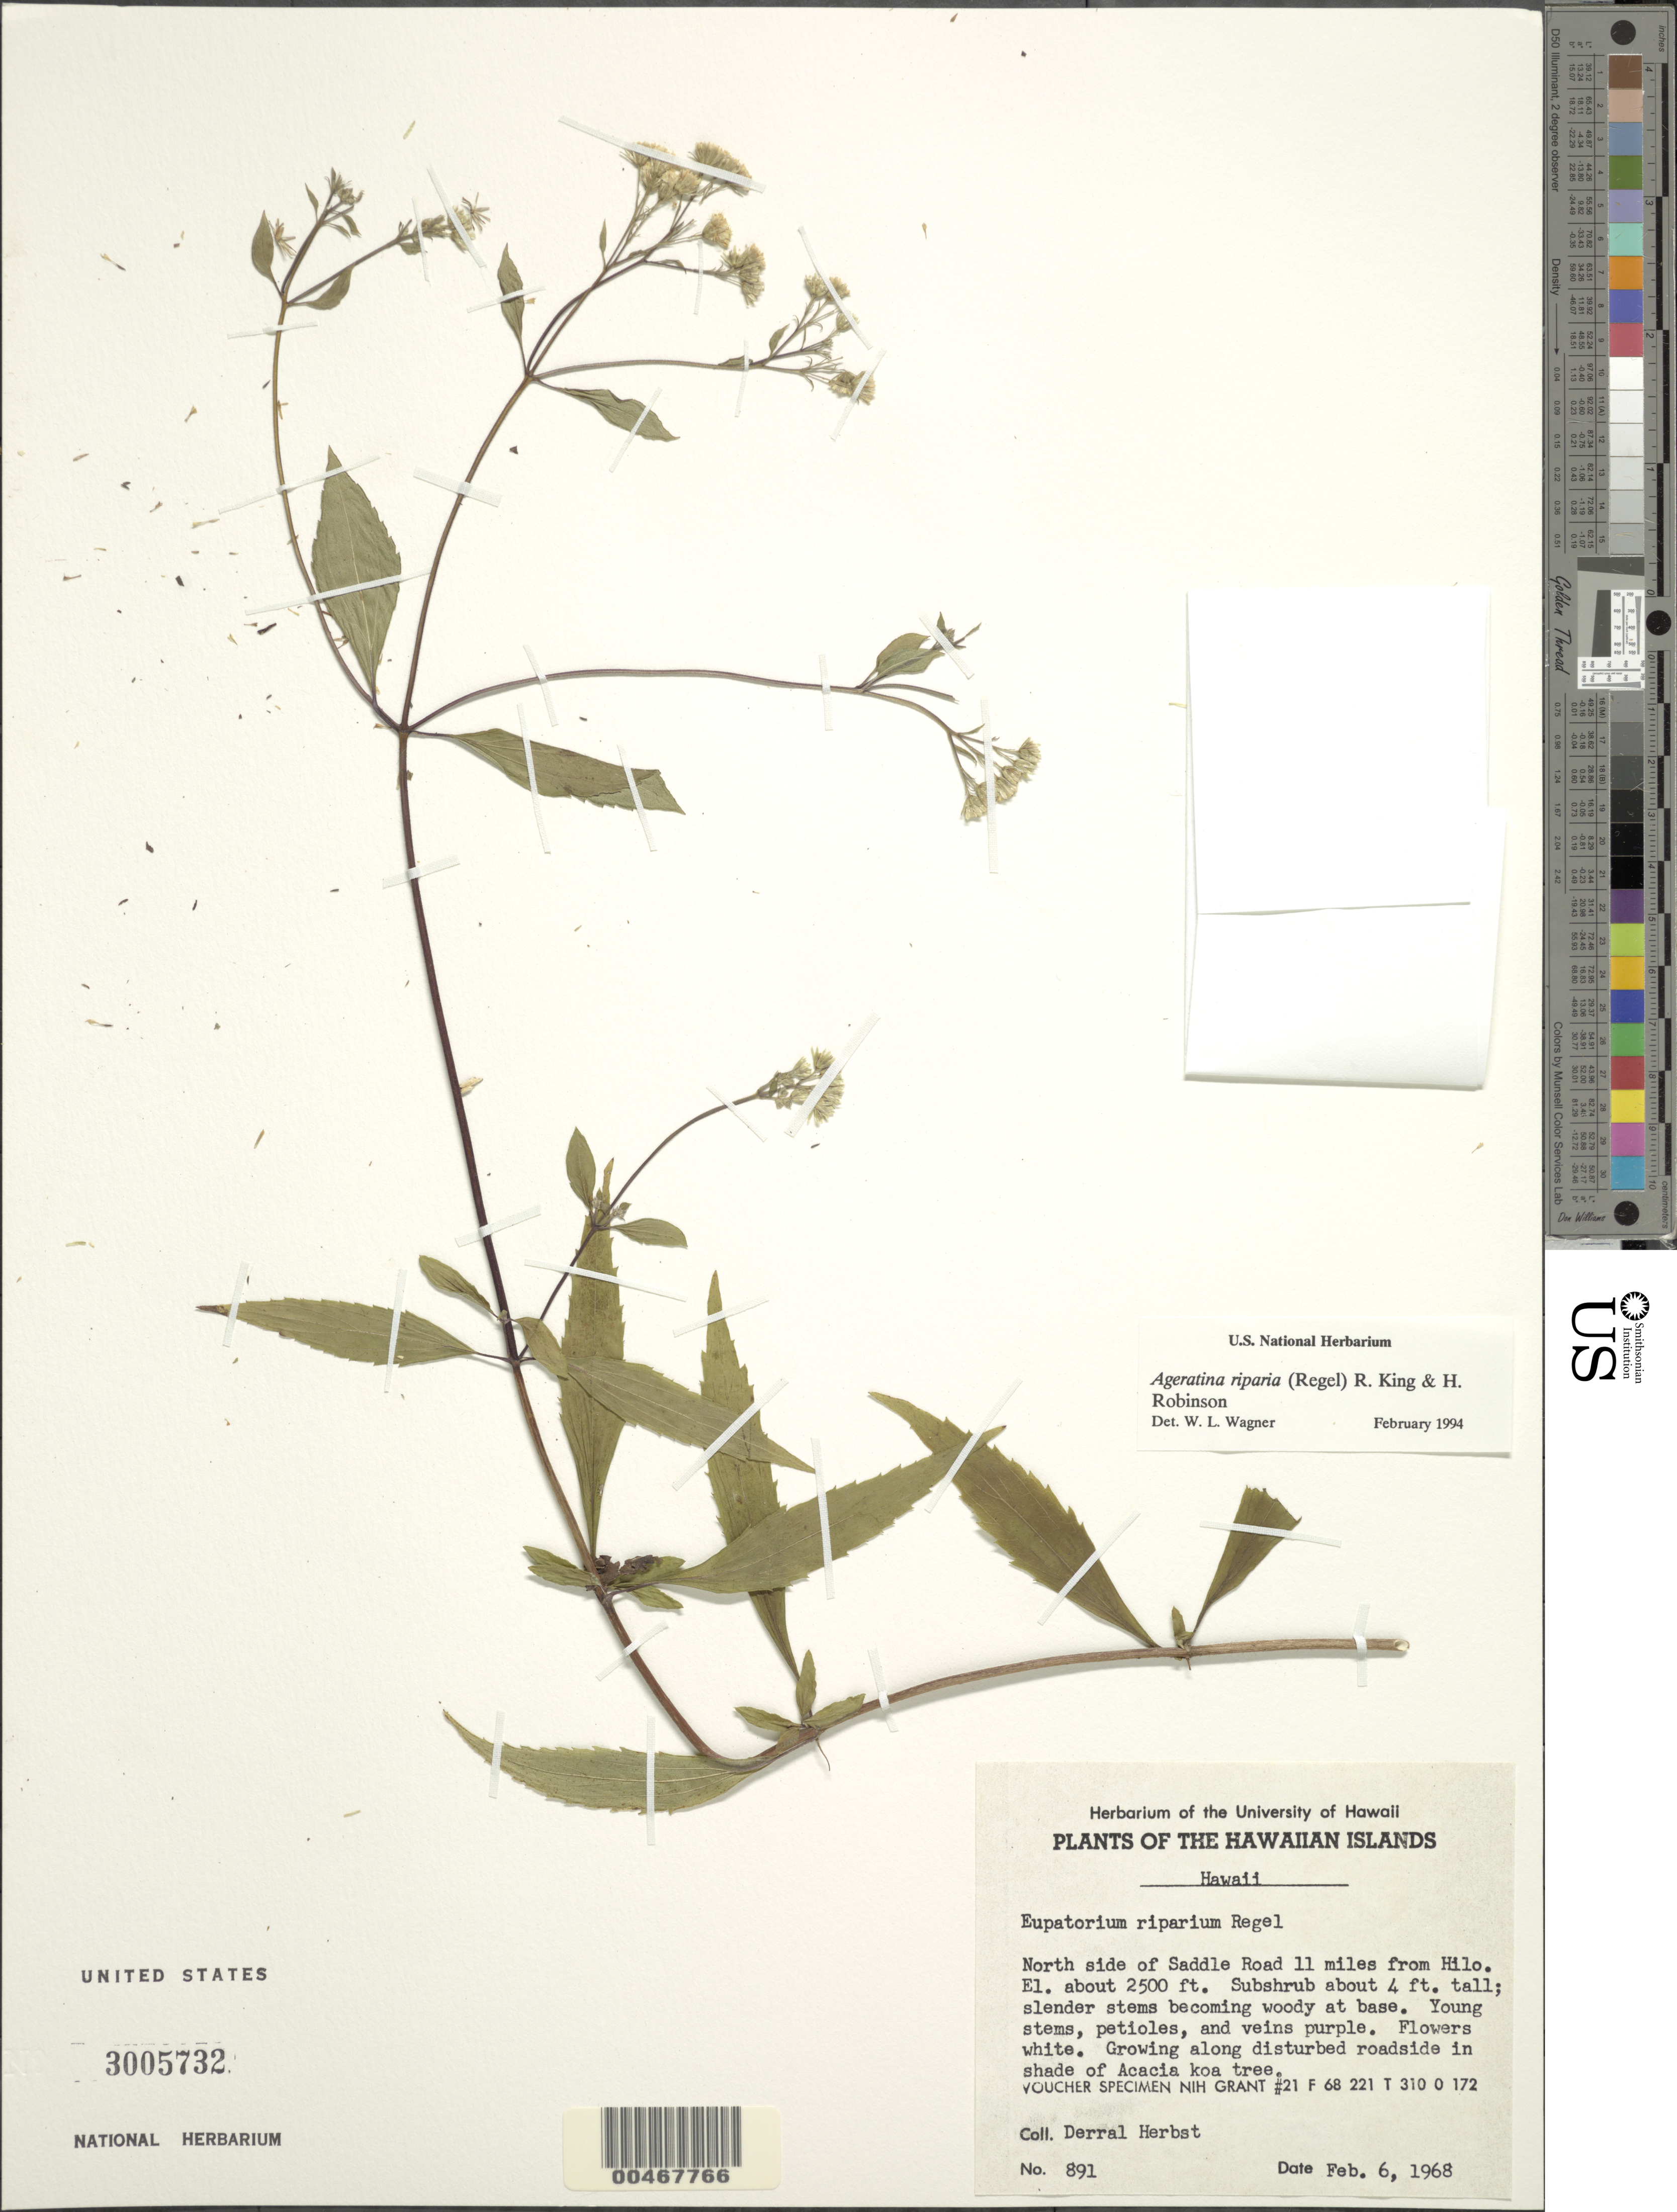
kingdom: Plantae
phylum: Tracheophyta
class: Magnoliopsida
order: Asterales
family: Asteraceae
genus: Ageratina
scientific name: Ageratina riparia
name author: (Regel) R.M. King & H. Rob.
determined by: Wagner, W. L., (BOT), Smithsonian Institution - National Museum of Natural History (UNITED STATES)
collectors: D. R. Herbst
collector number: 891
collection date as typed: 6 Feb 1968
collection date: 1968-02-06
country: United States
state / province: Hawaii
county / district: Hawaii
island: Hawaii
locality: N side of Saddle Rd. 11 mi from Hilo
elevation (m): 762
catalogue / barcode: US 3005732